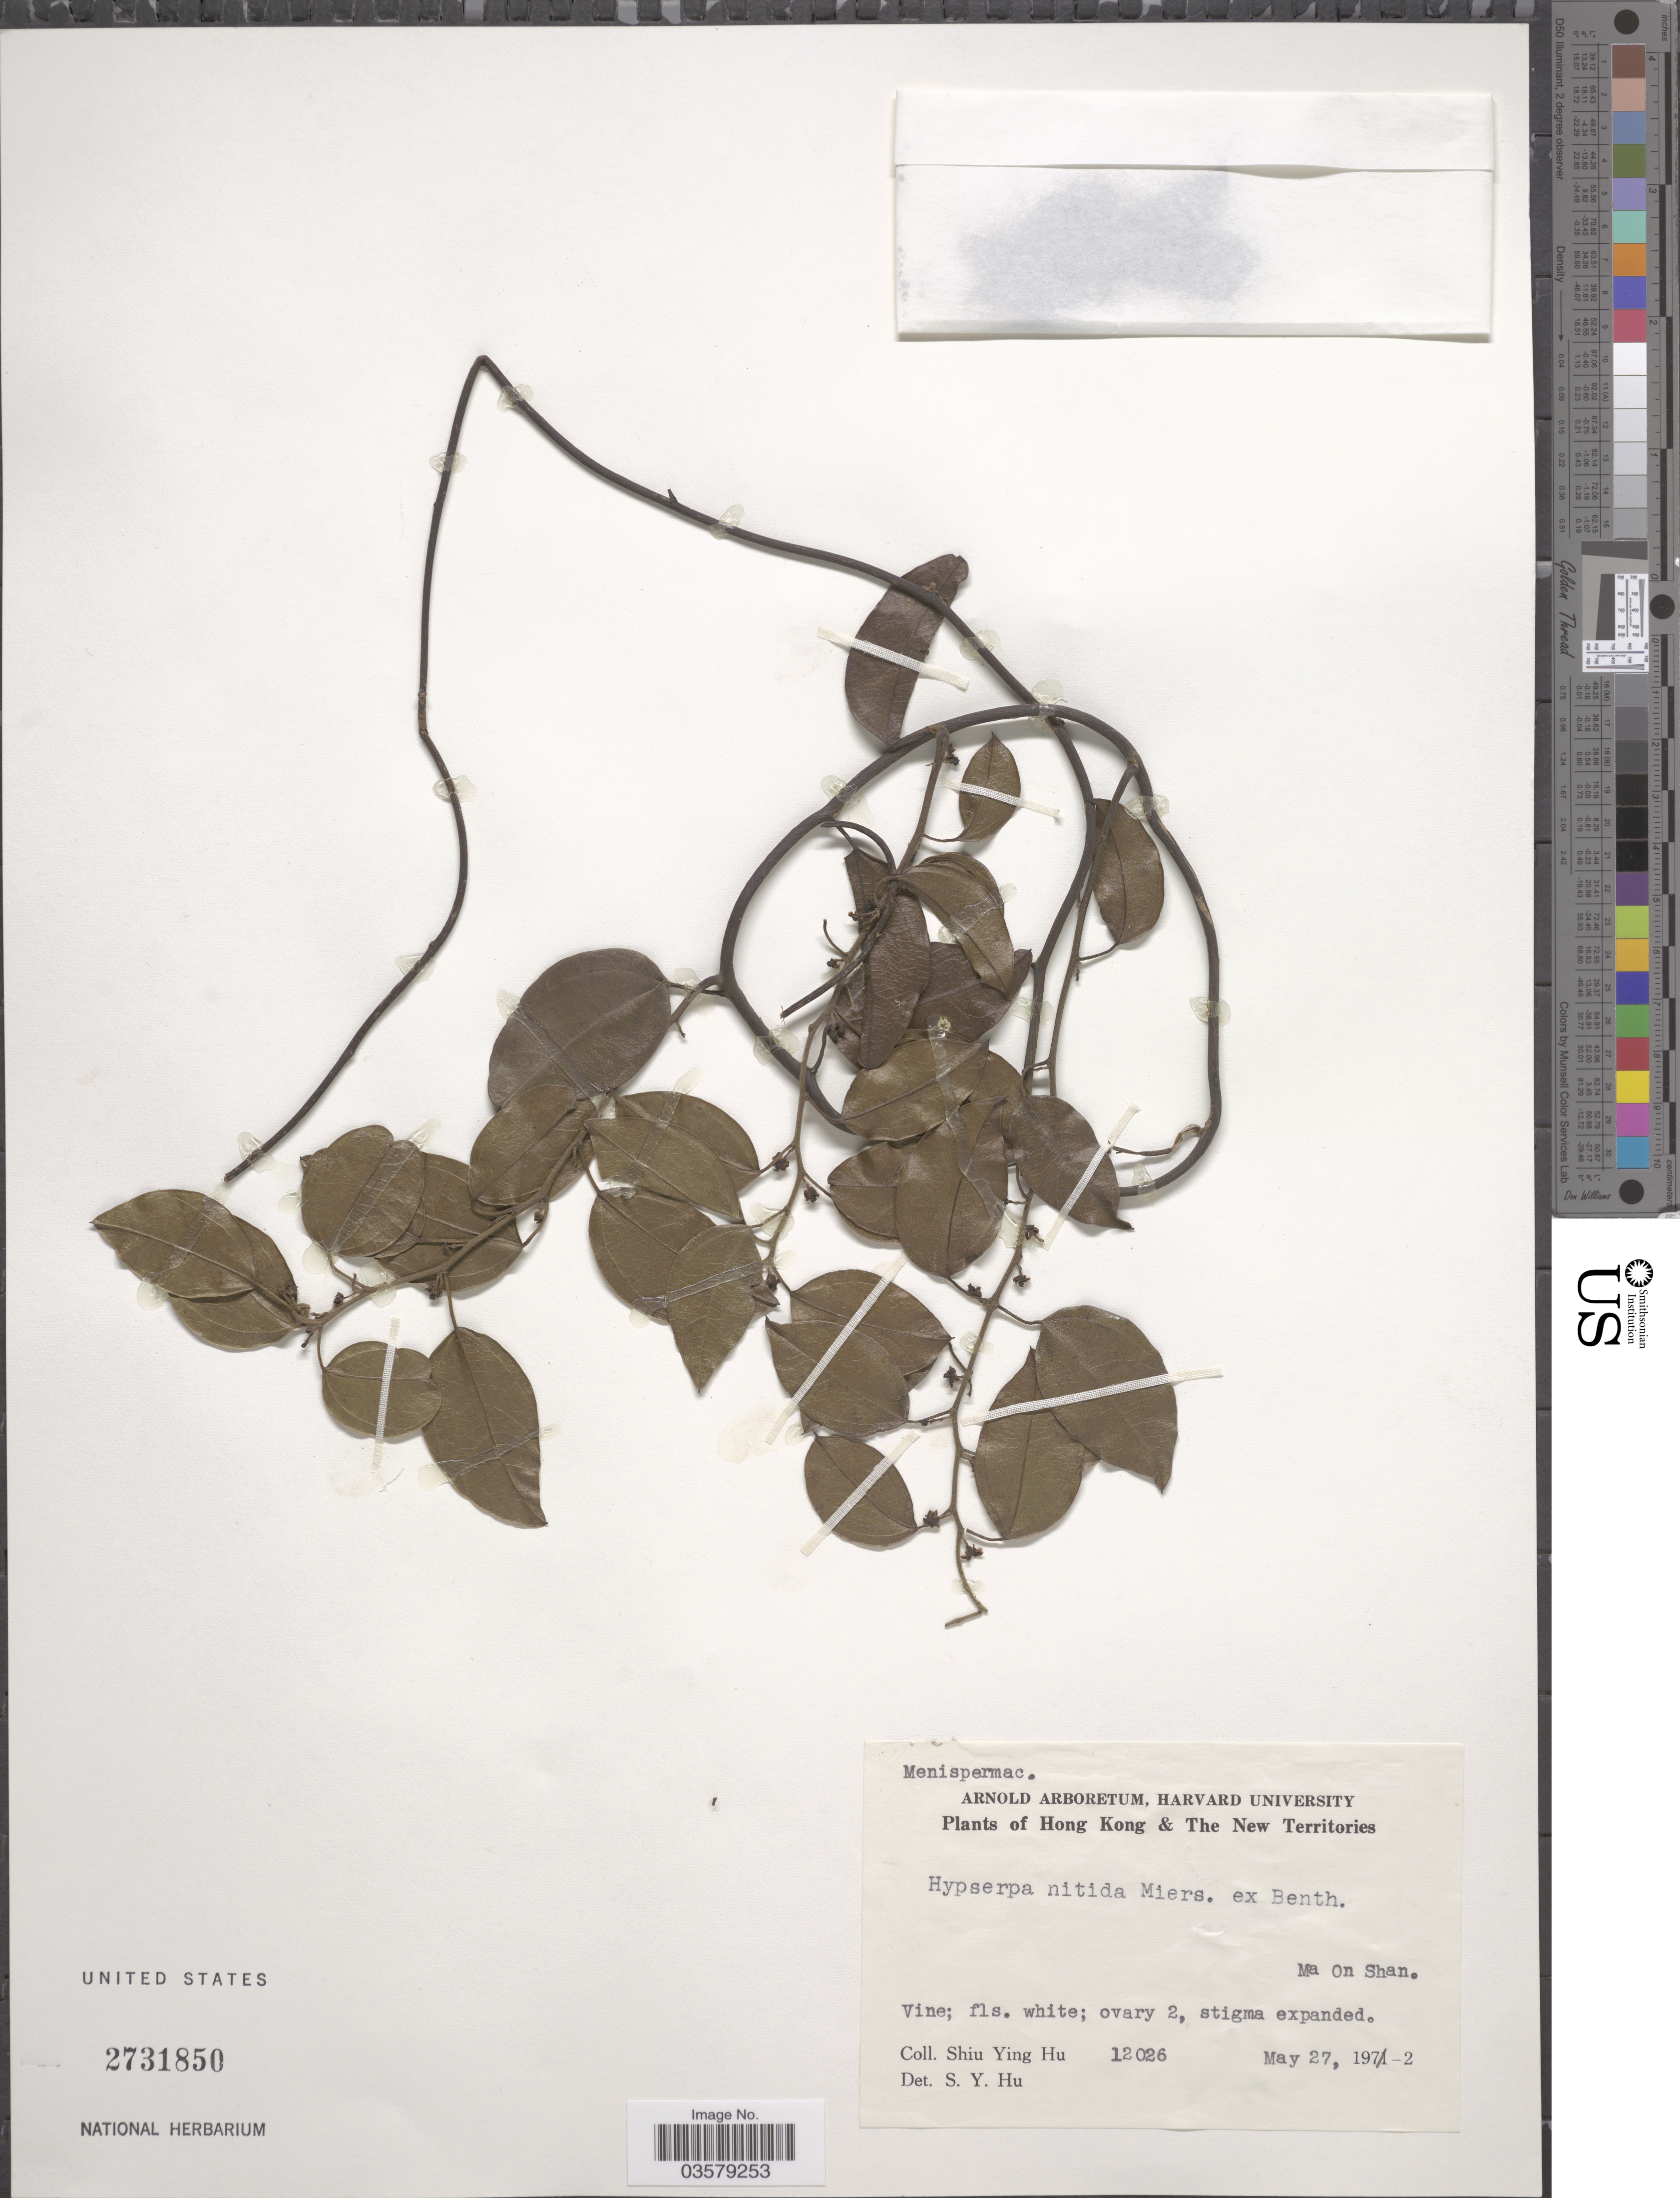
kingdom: Plantae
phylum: Tracheophyta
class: Magnoliopsida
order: Ranunculales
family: Menispermaceae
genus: Hypserpa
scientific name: Hypserpa nitida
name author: Miers ex Benth.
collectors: S. Y. Hu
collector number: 12026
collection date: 1972-05-27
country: China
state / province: Hong Kong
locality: Hong Kong & The New Territories. Ma On Shan.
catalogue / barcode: US 2731850